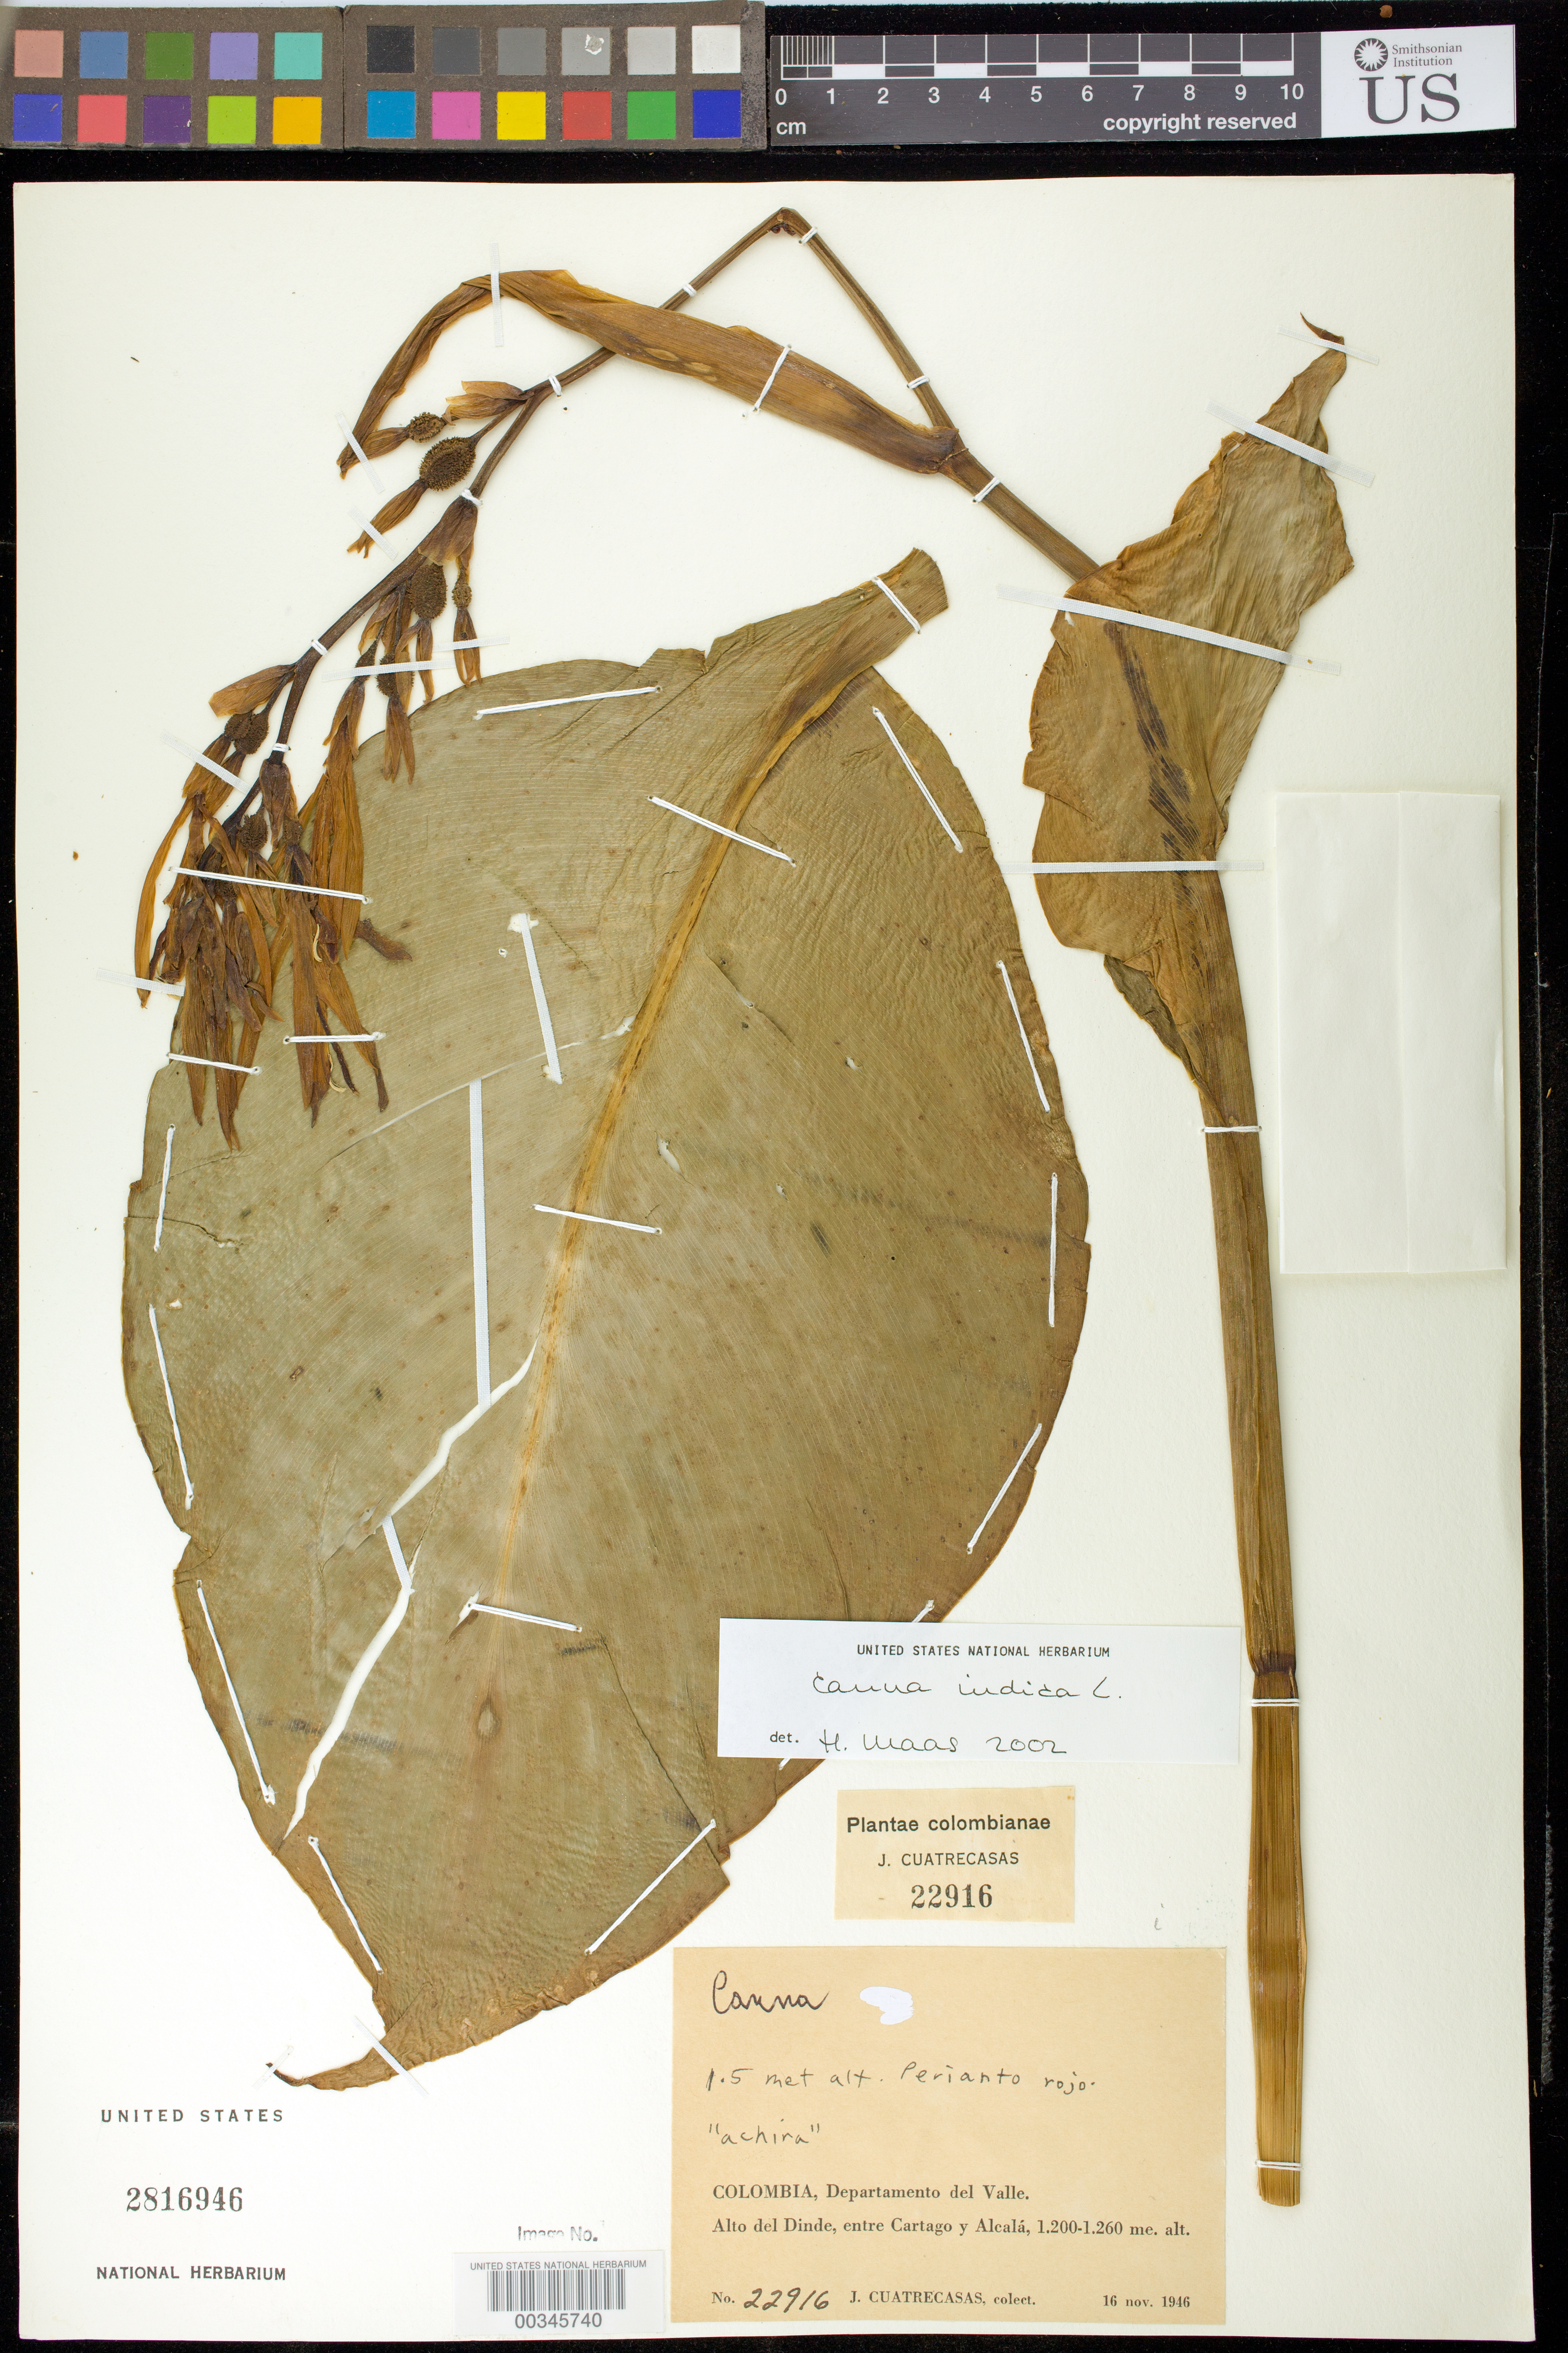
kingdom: Plantae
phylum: Tracheophyta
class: Liliopsida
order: Zingiberales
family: Cannaceae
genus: Canna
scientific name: Canna indica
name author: L.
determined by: Maas, Paul J. M.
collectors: J. Cuatrecasas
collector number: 22916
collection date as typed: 16 Nov 1946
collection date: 1946-11-16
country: Colombia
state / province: Valle del Cauca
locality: Depart del Valle, Alto del dinde, entre Cartago y Alcala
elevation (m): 1200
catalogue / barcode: US 2816946